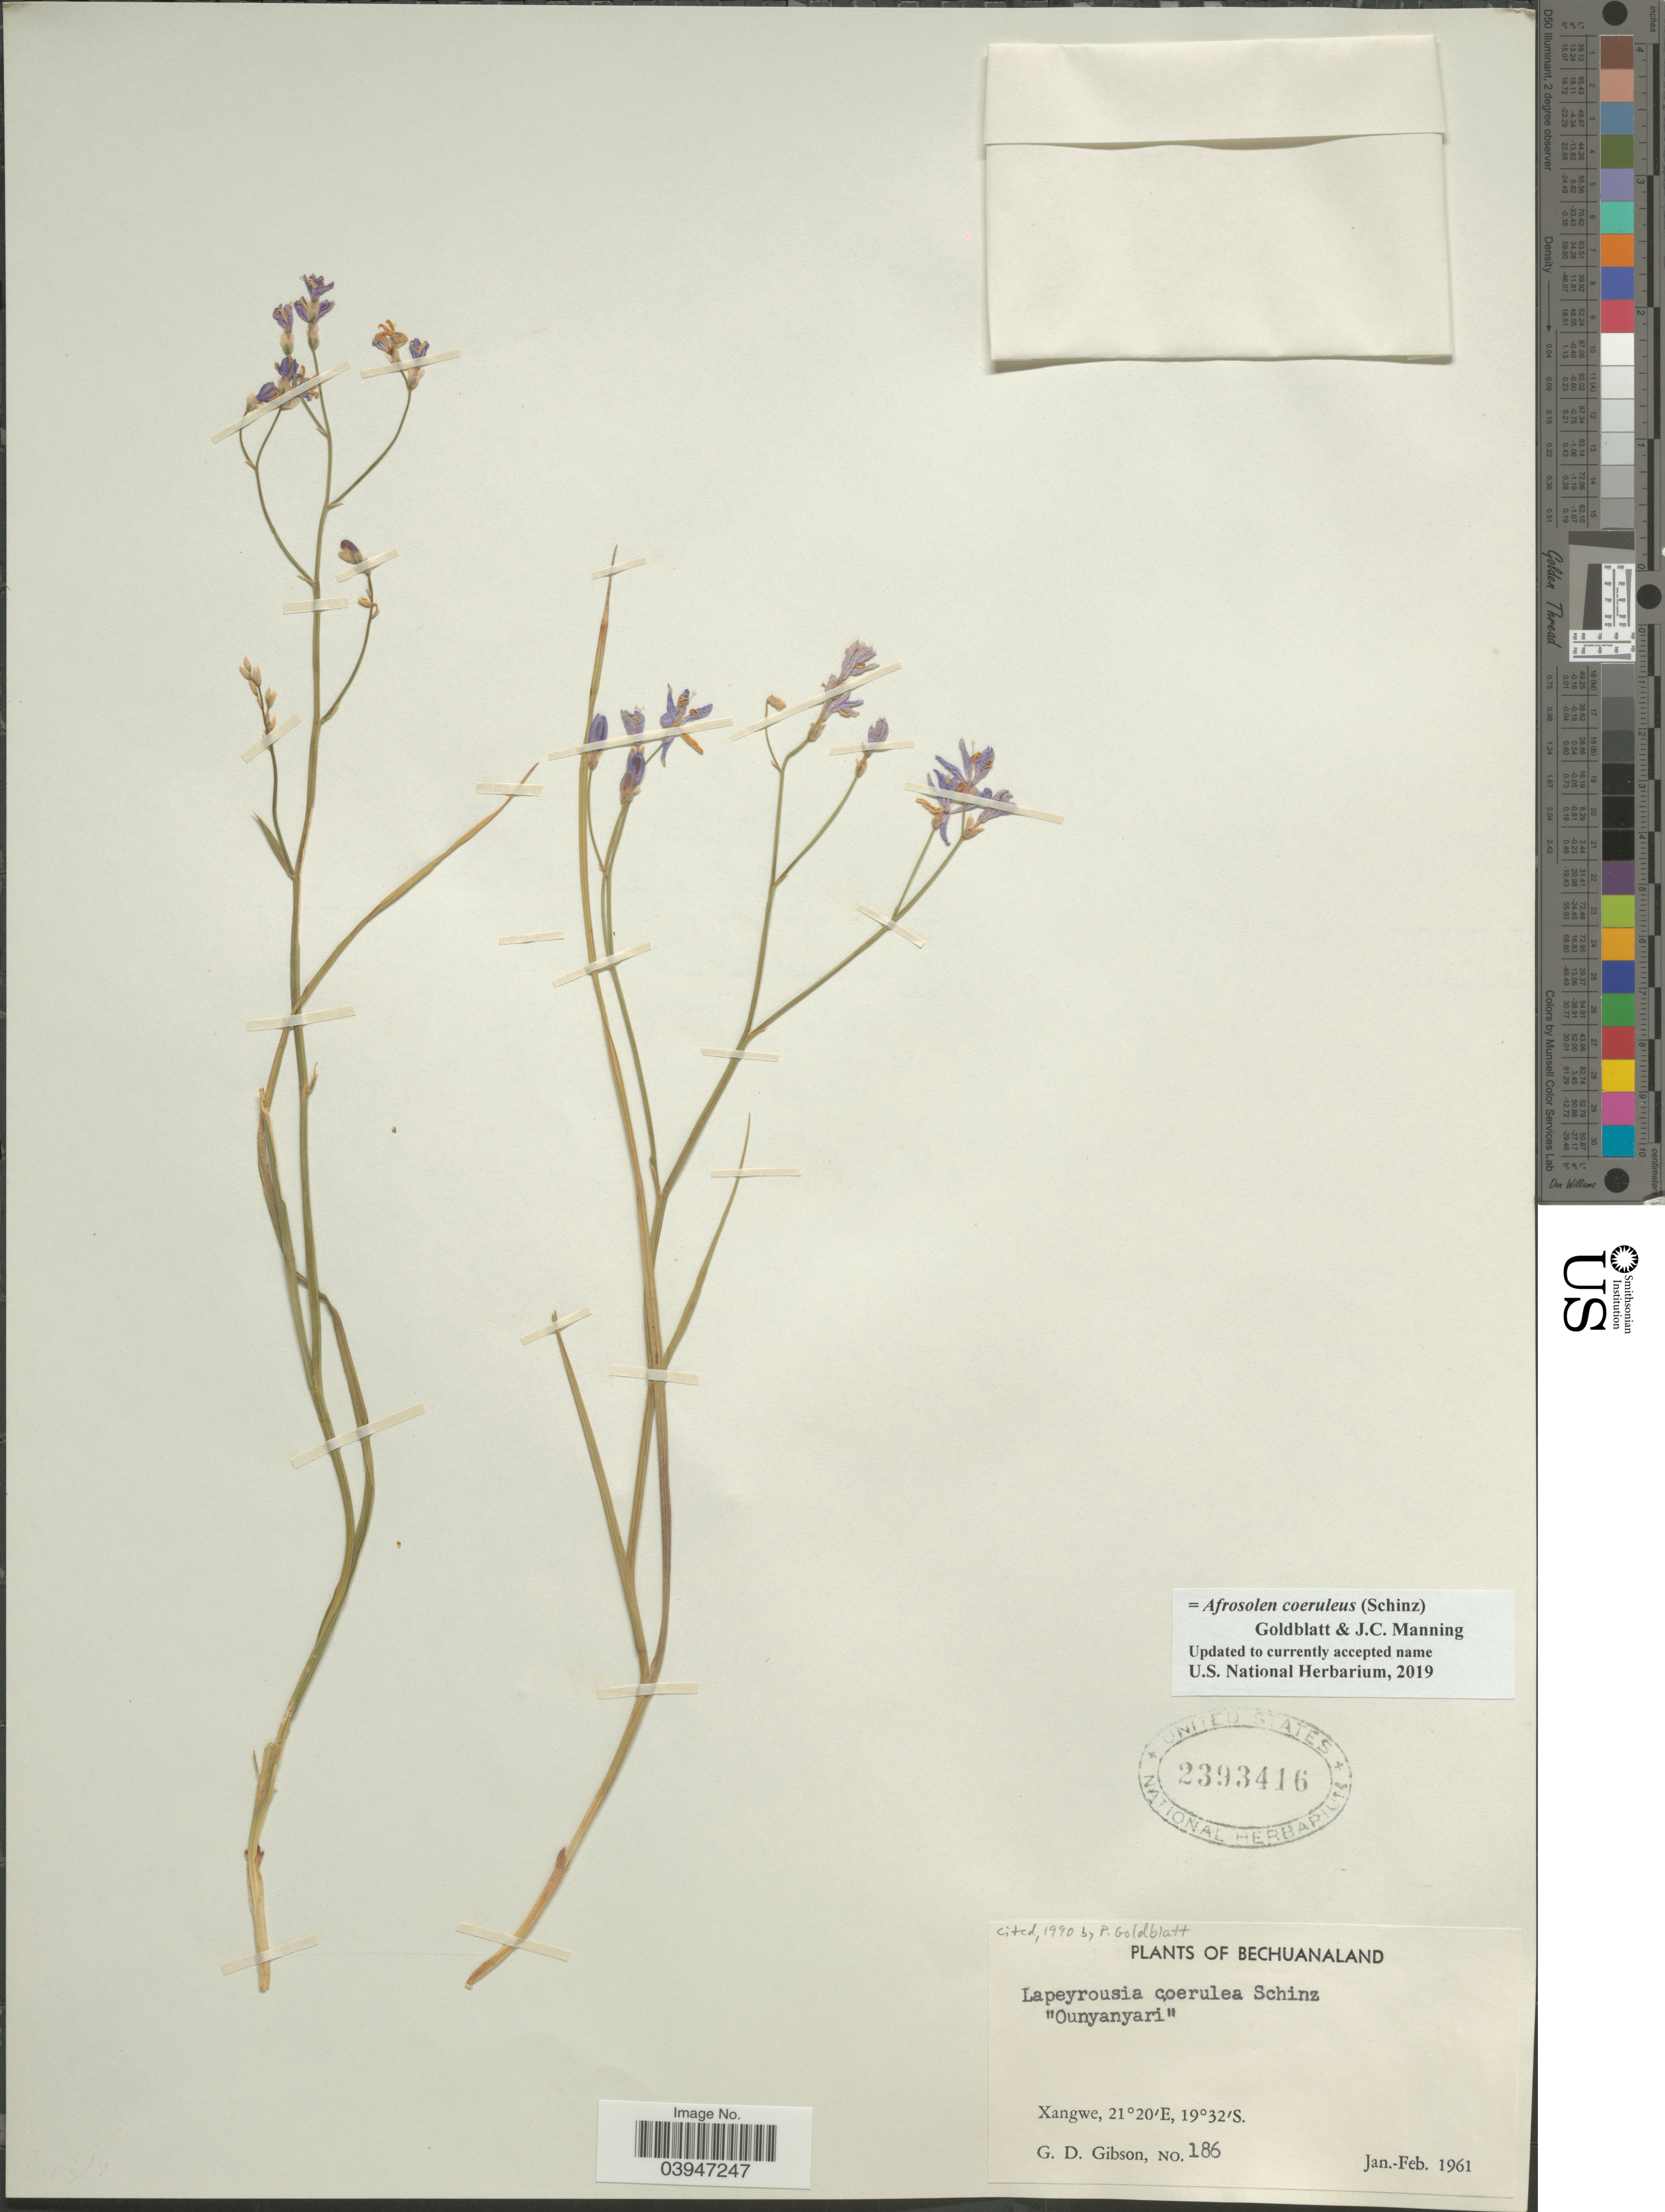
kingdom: Plantae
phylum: Tracheophyta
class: Liliopsida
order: Asparagales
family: Iridaceae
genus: Afrosolen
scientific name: Afrosolen coeruleus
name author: (Schinz) Goldblatt & J.C. Manning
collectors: G. D. Gibson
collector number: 186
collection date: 1961-01/1961-02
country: Botswana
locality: Bechuanaland. Xangwe.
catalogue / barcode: US 2393416